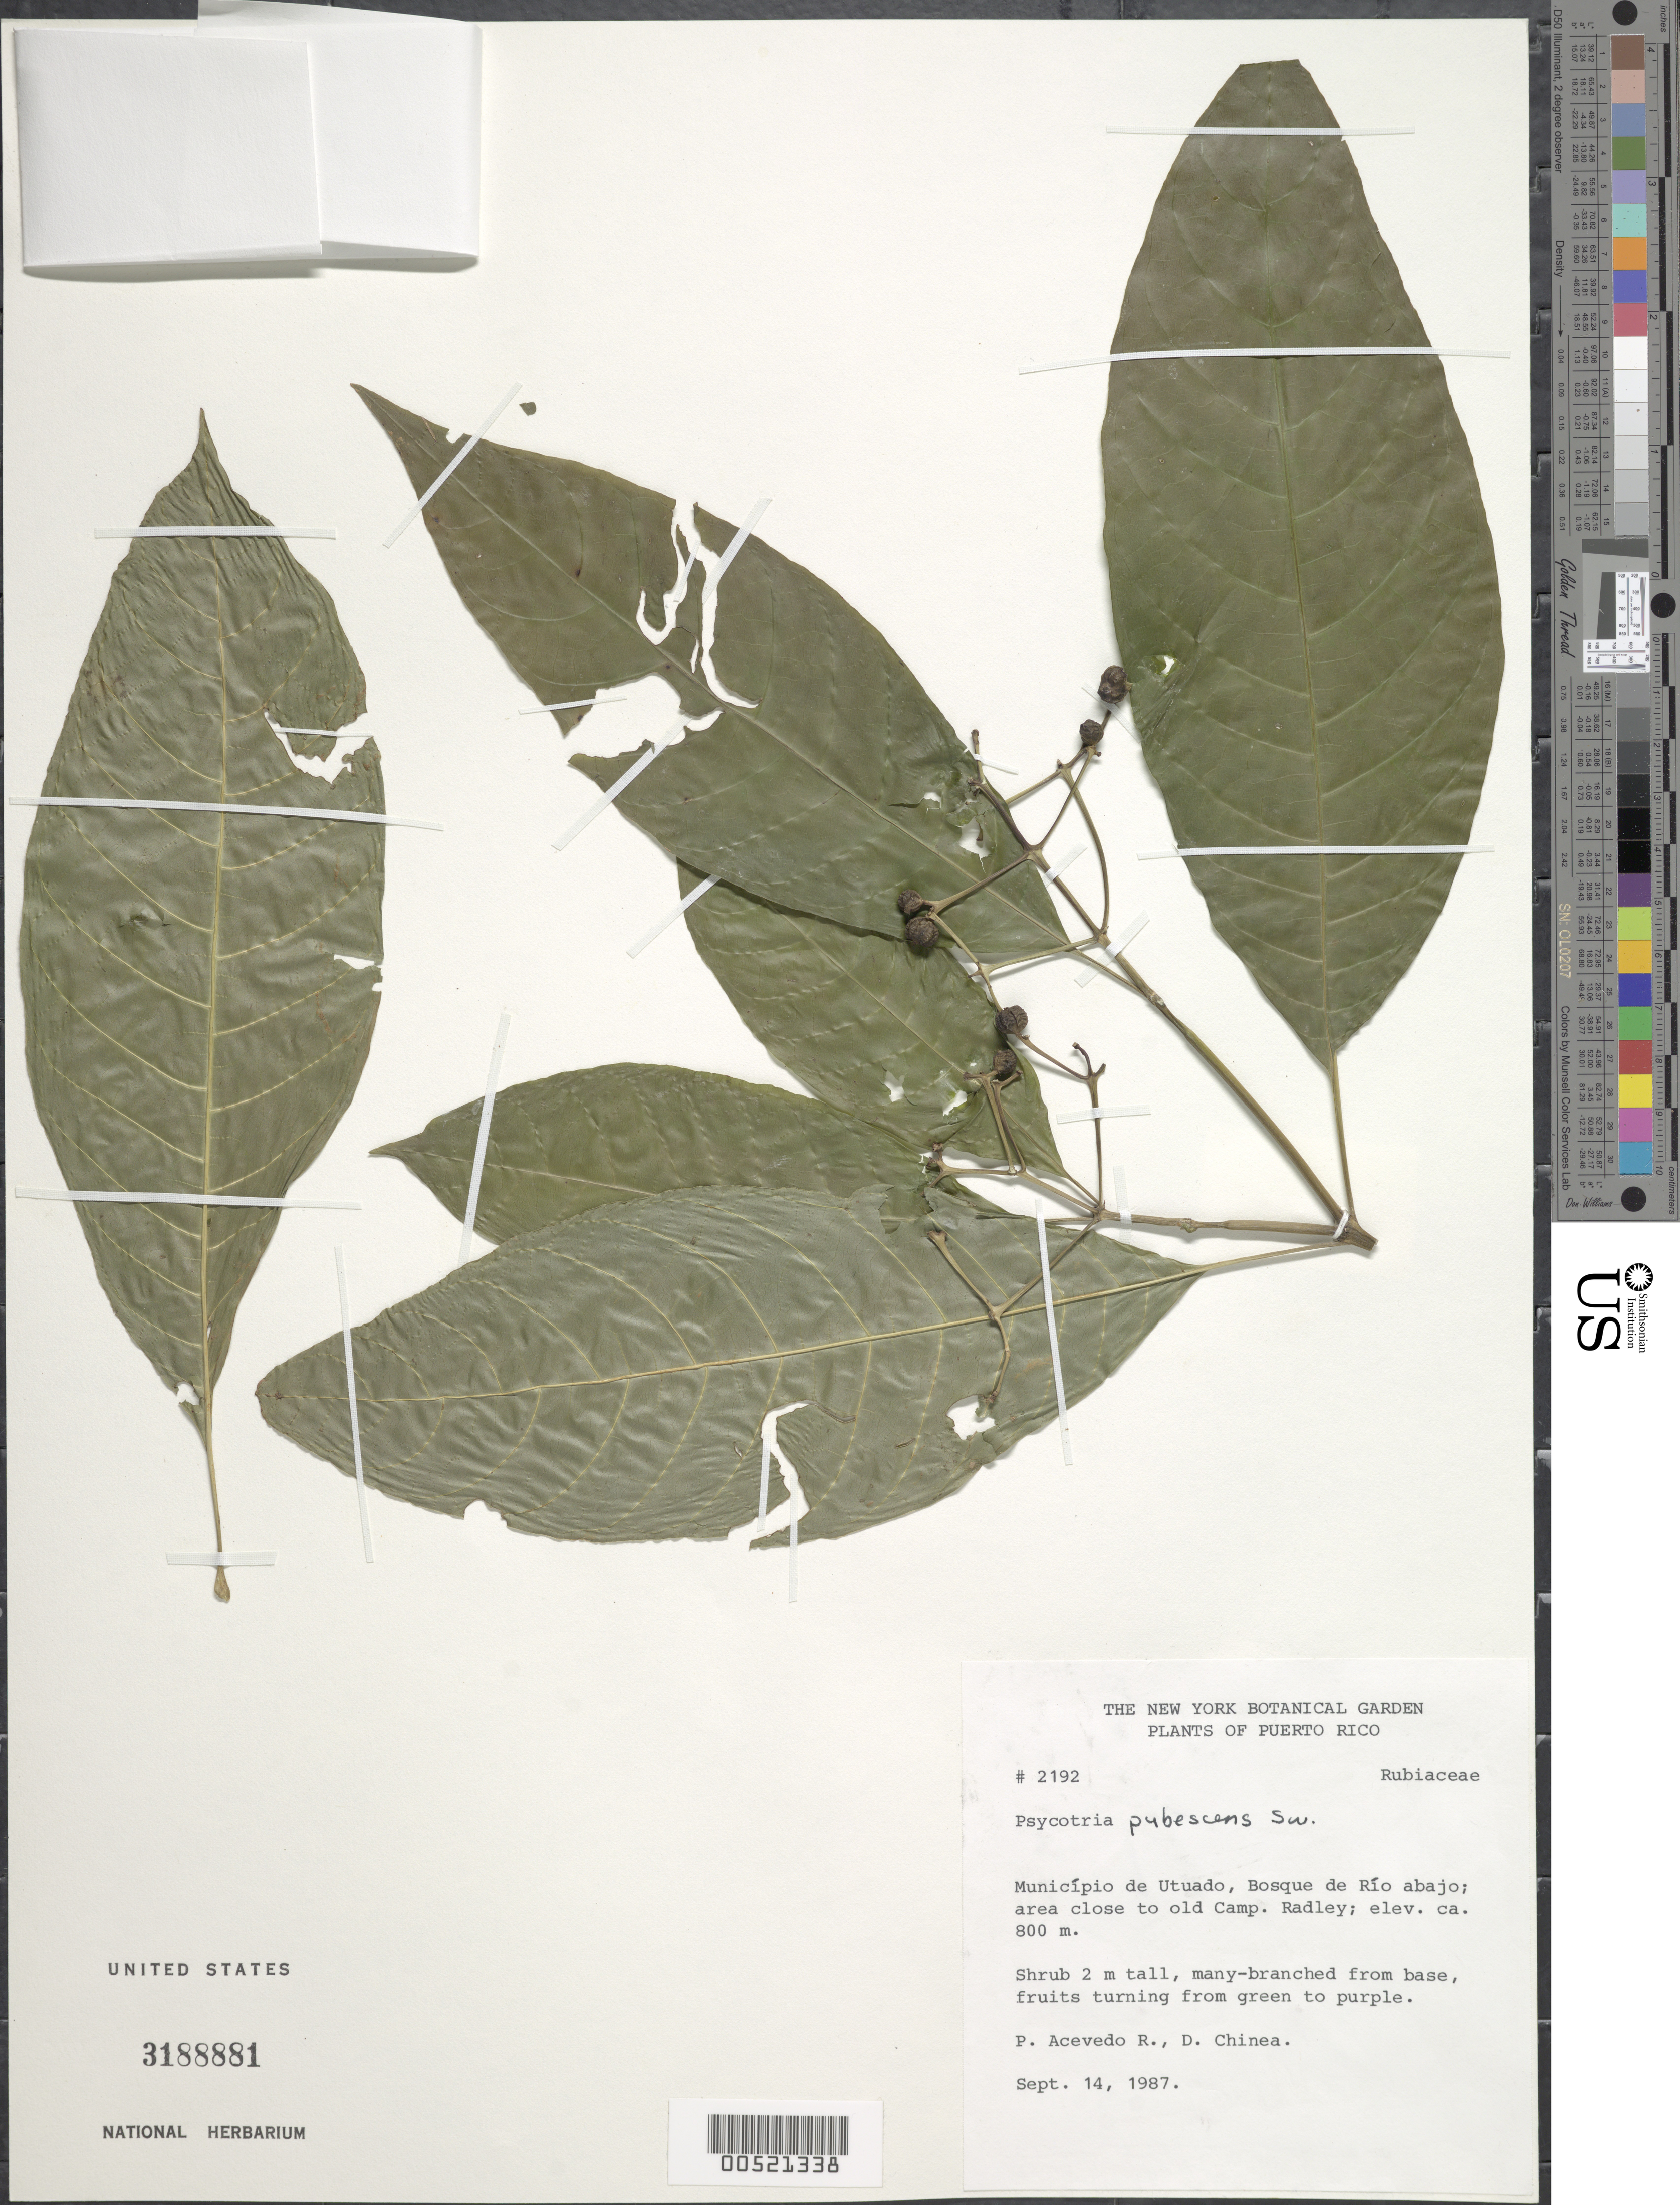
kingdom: Plantae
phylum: Tracheophyta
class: Magnoliopsida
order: Gentianales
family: Rubiaceae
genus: Psychotria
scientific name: Psychotria pubescens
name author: Sw.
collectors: P. Acevedo-Rodr. & D. Chinea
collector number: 2192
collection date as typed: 10 Sep 1987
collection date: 1987-09-10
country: Puerto Rico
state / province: Arecibo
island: Puerto Rico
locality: Arecibo; Bosque de Río Abajo, Camp Radley.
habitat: Area adjacent to camp.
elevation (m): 300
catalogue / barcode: US 3188881